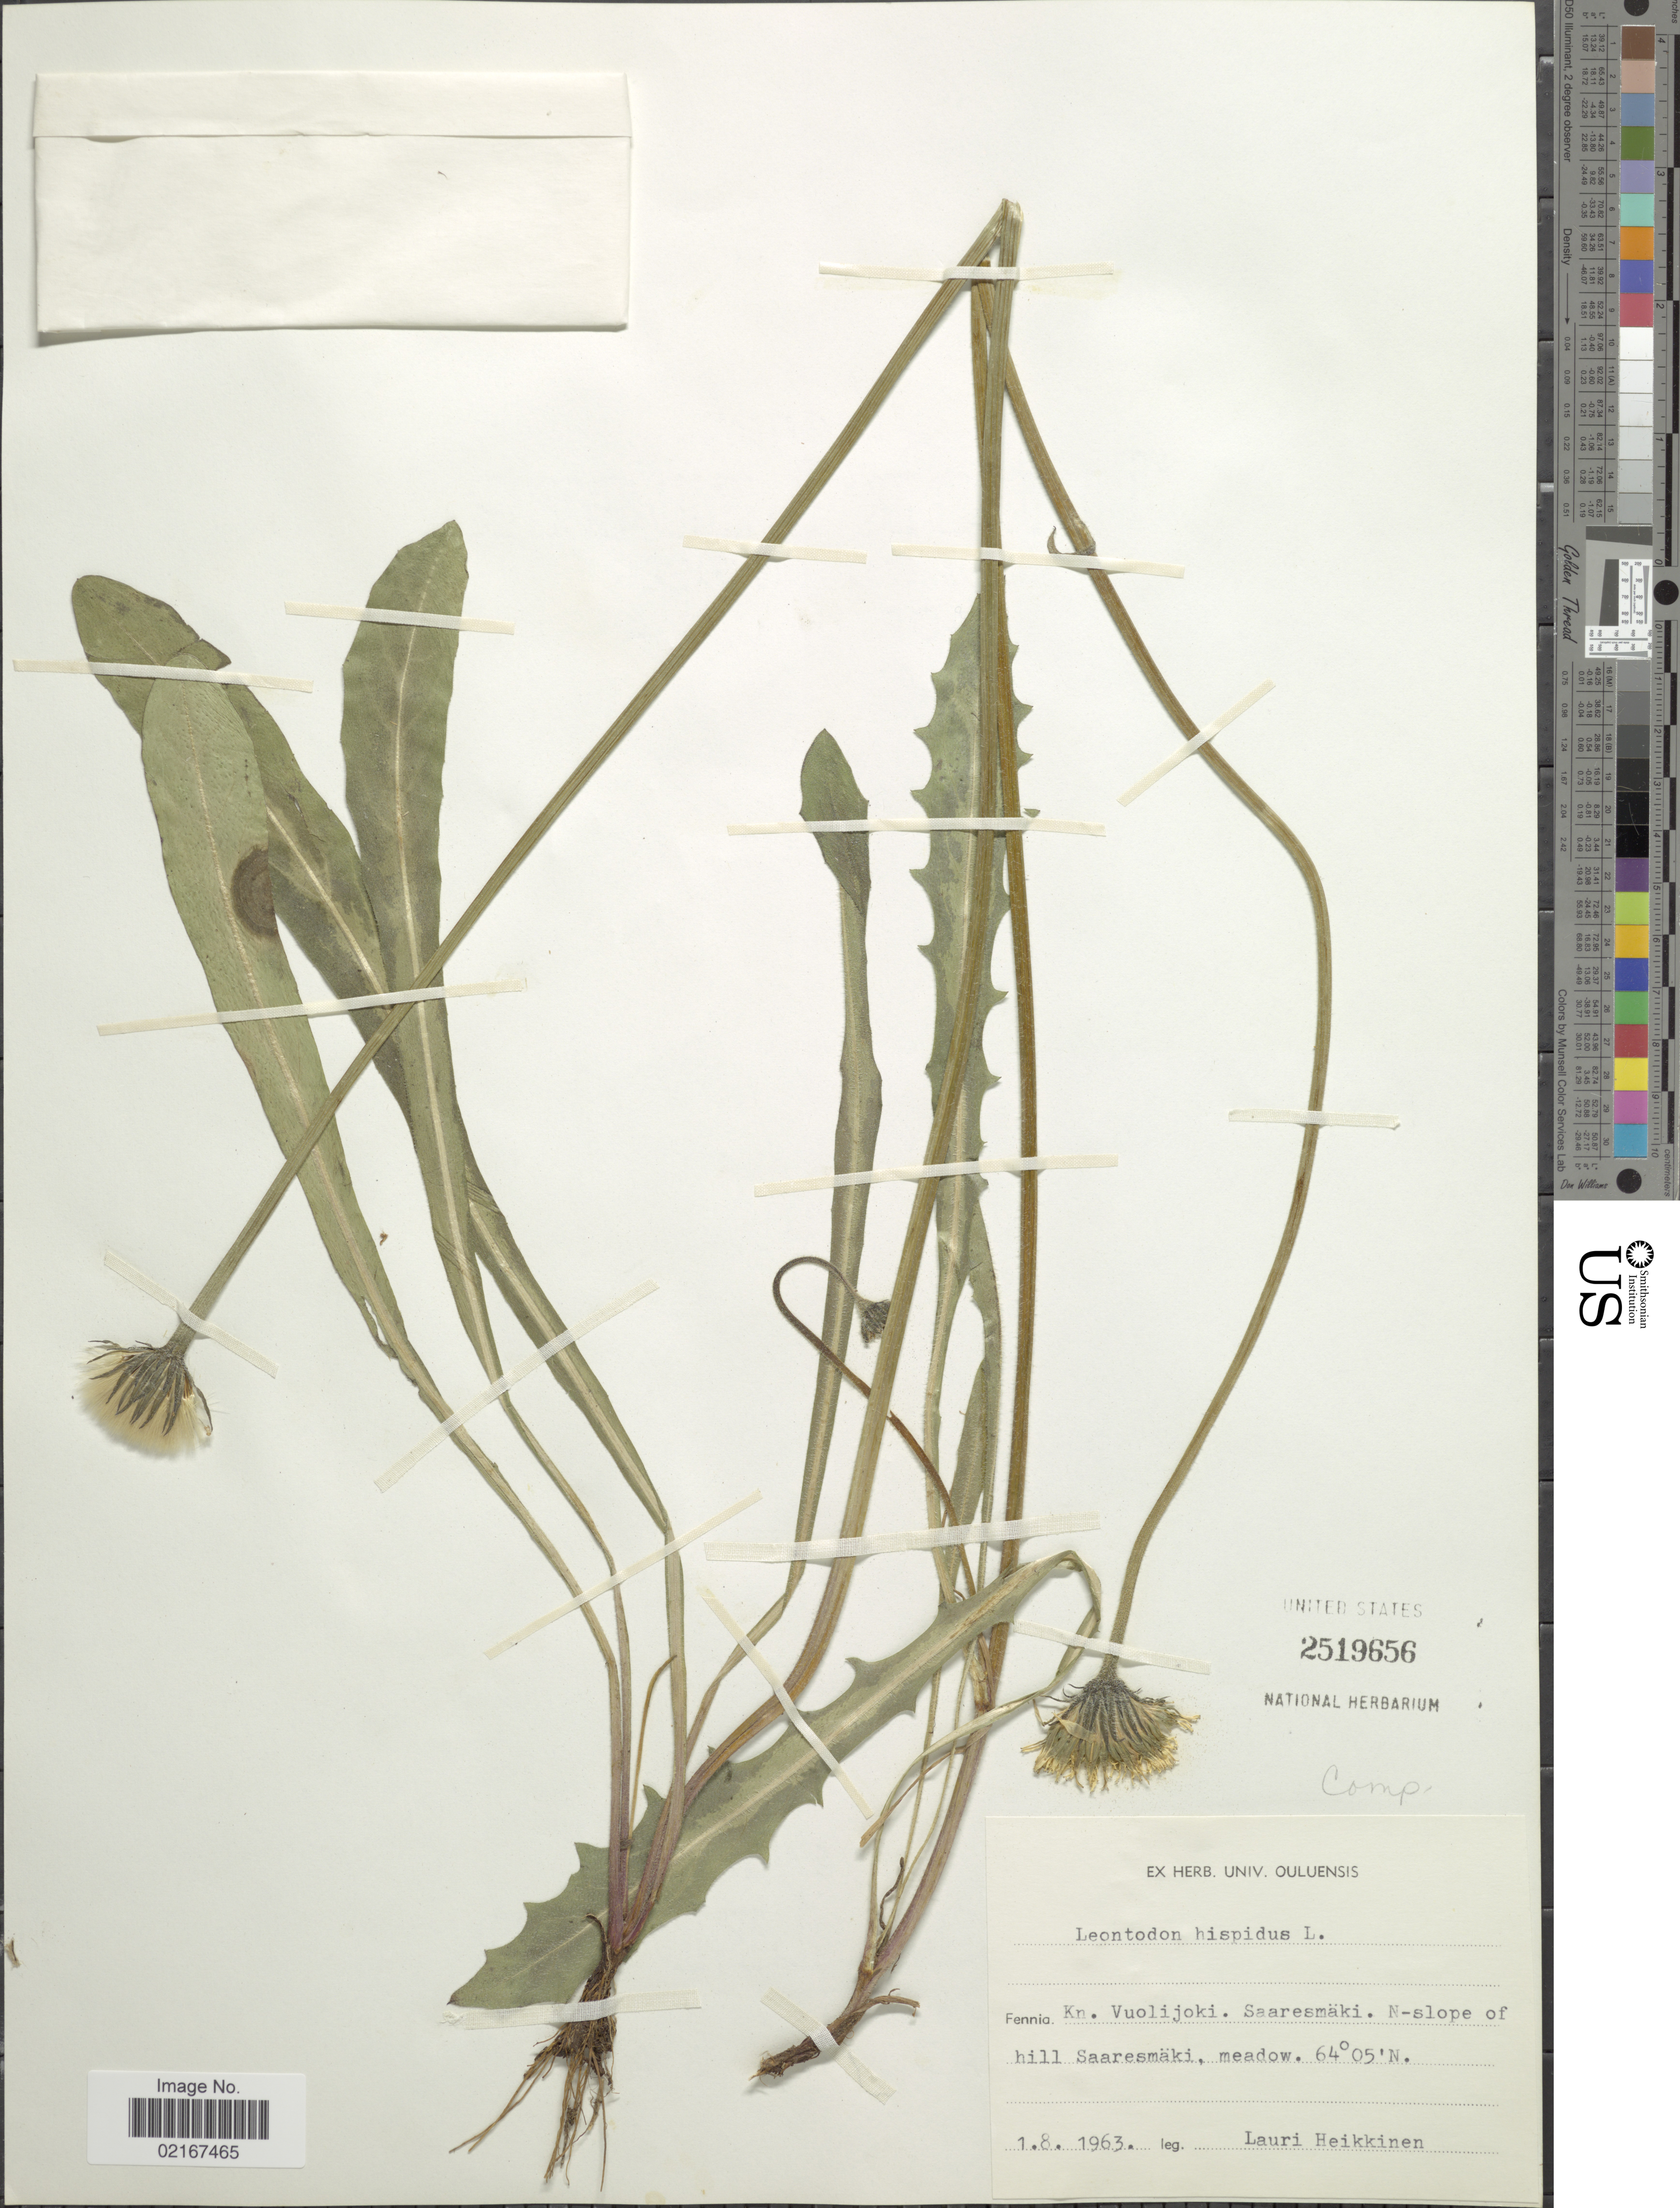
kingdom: Plantae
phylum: Tracheophyta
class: Magnoliopsida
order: Asterales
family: Asteraceae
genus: Leontodon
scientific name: Leontodon hispidus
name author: L.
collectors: L. Heikkinen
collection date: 1963-08-01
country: Finland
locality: Fennia, Kn. Vuolijoki, Saaresmaki, N-slope of hill Saaresmaki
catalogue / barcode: US 2519656